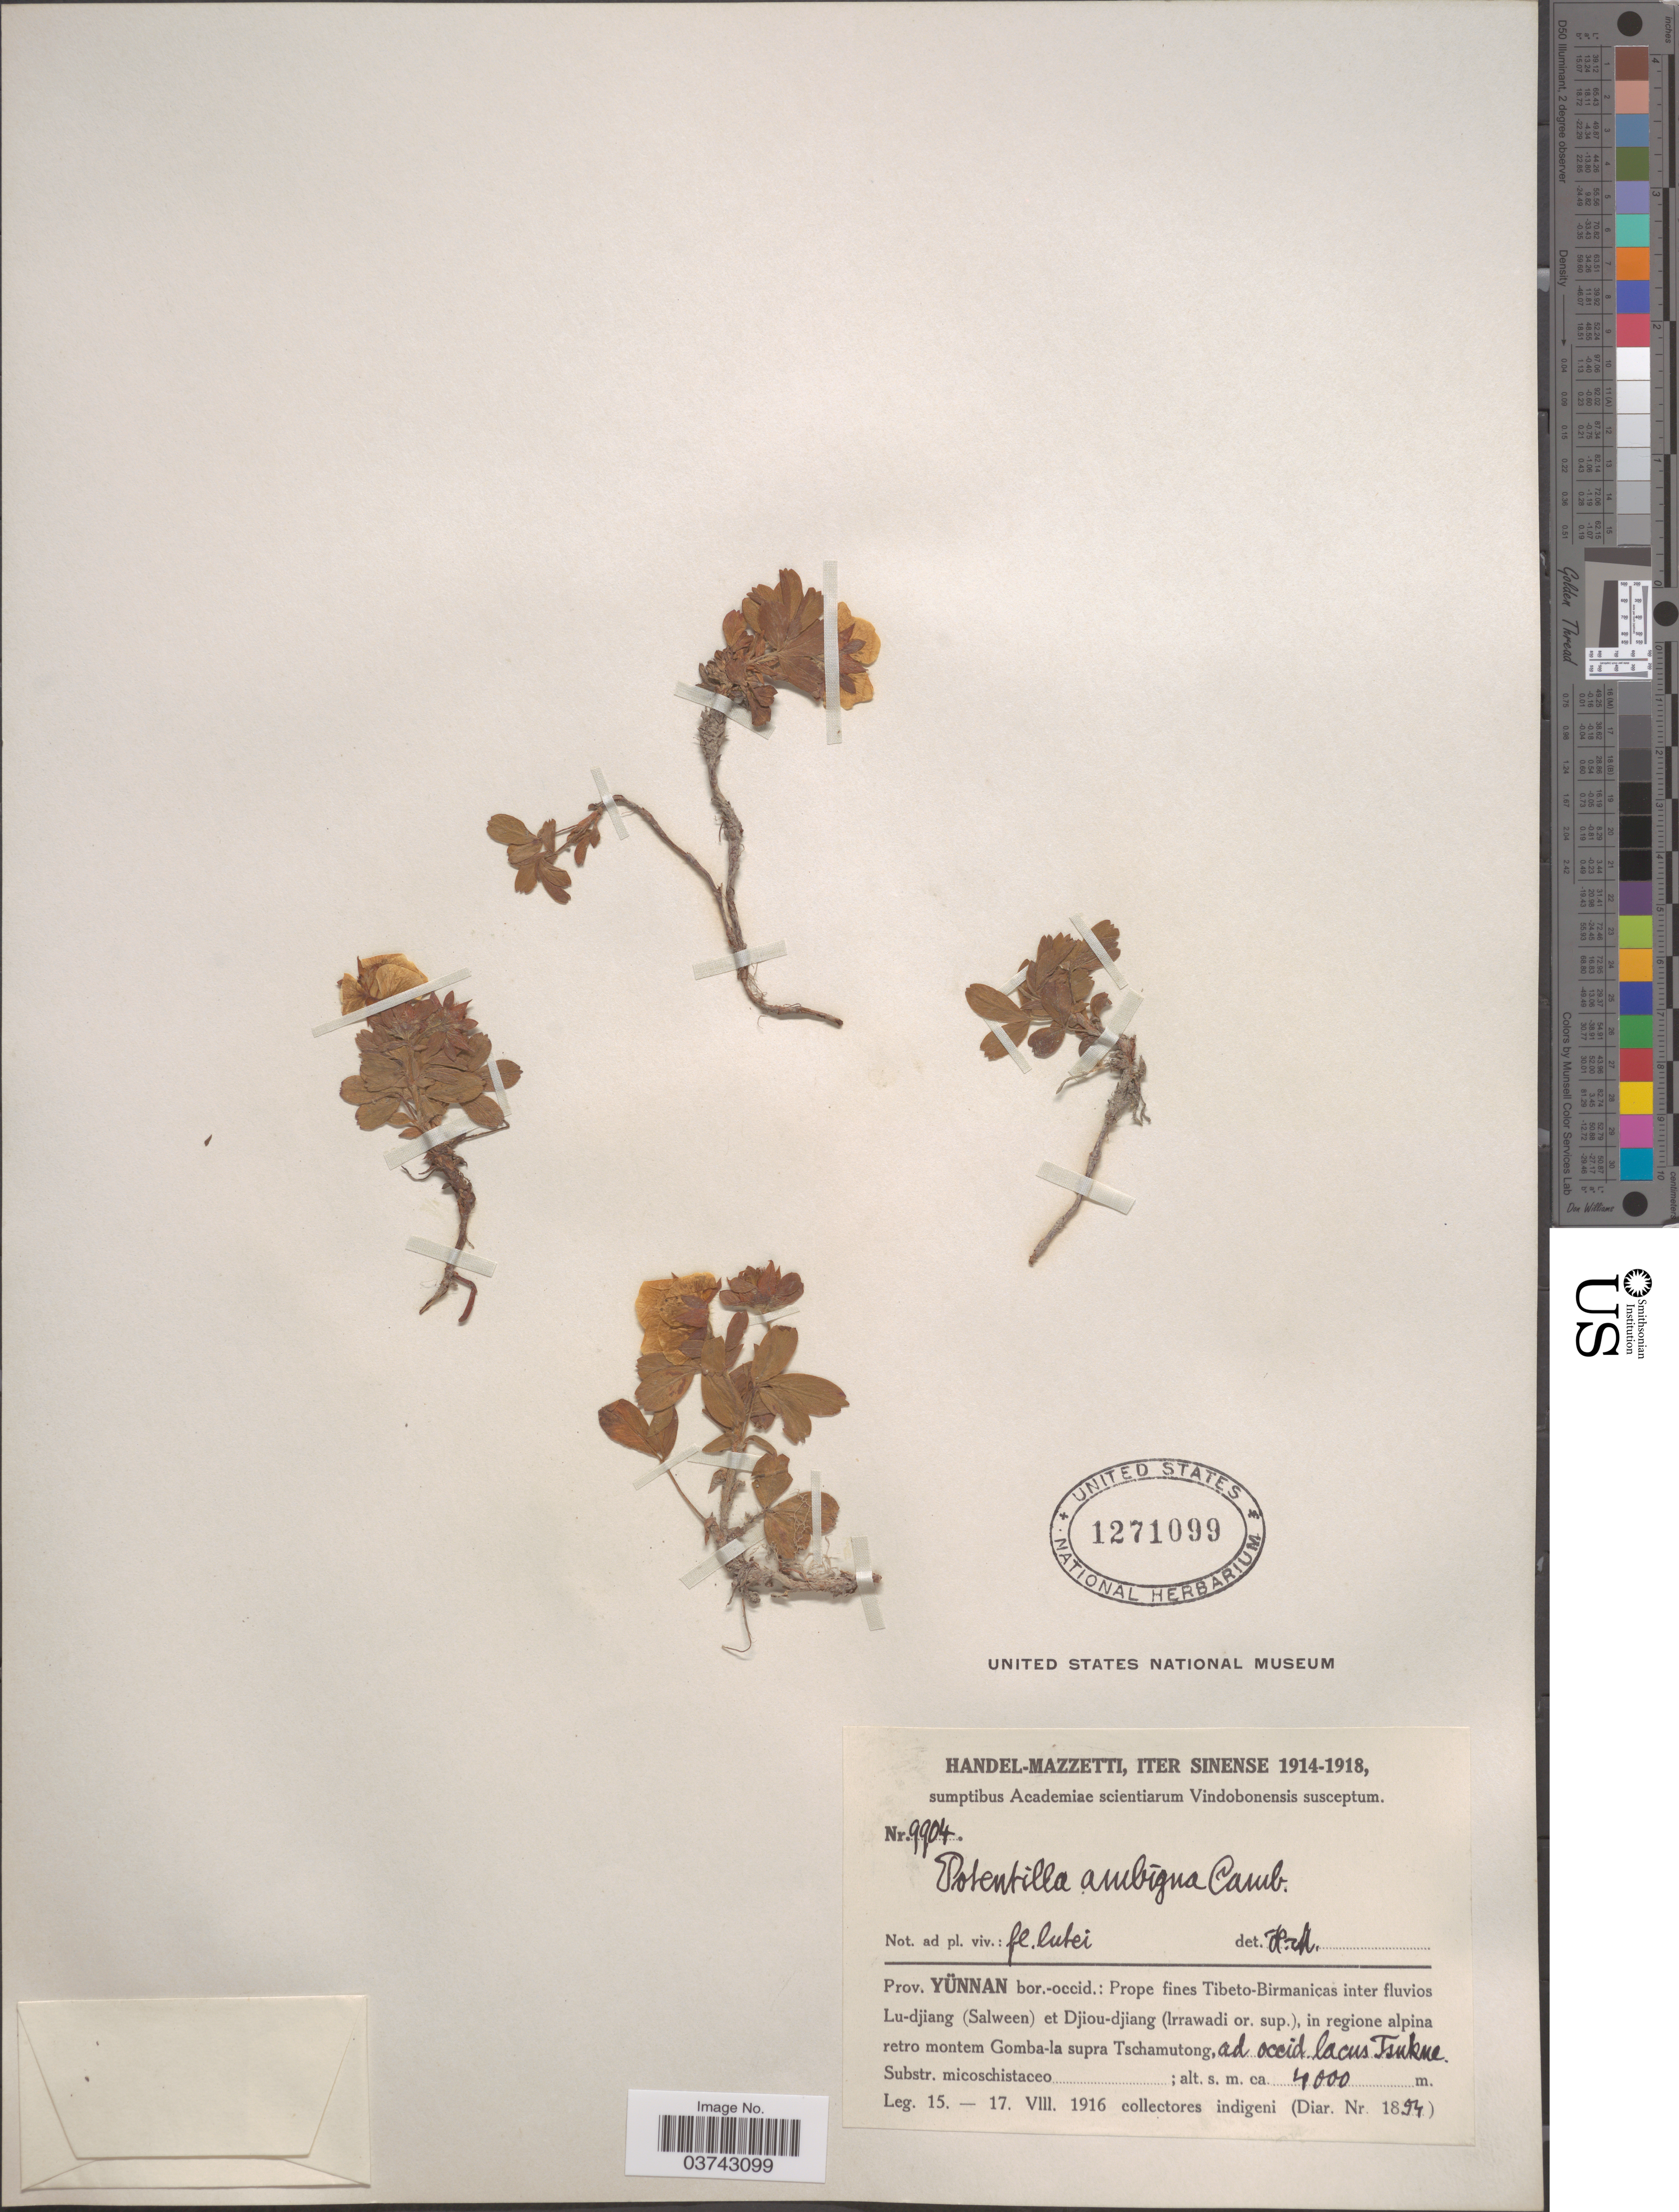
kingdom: Plantae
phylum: Tracheophyta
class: Magnoliopsida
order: Rosales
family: Rosaceae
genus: Potentilla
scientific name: Potentilla ambigua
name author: Gaudin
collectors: Handel-Mazzetti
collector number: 9904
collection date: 1916-08-15/1916-08-17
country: China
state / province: Yunnan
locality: Prov. Yünnan bor.-occid.: Prope fines Tibeto-Birmanicas inter fluvios Lu-djiang (Salween) et Djiou-djiang (Irrawadi or. sup.), in regione alpina retro montem Gomba-la supra Tschamutong, ad occid lacus Tsukne.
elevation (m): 4000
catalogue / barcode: US 1271099